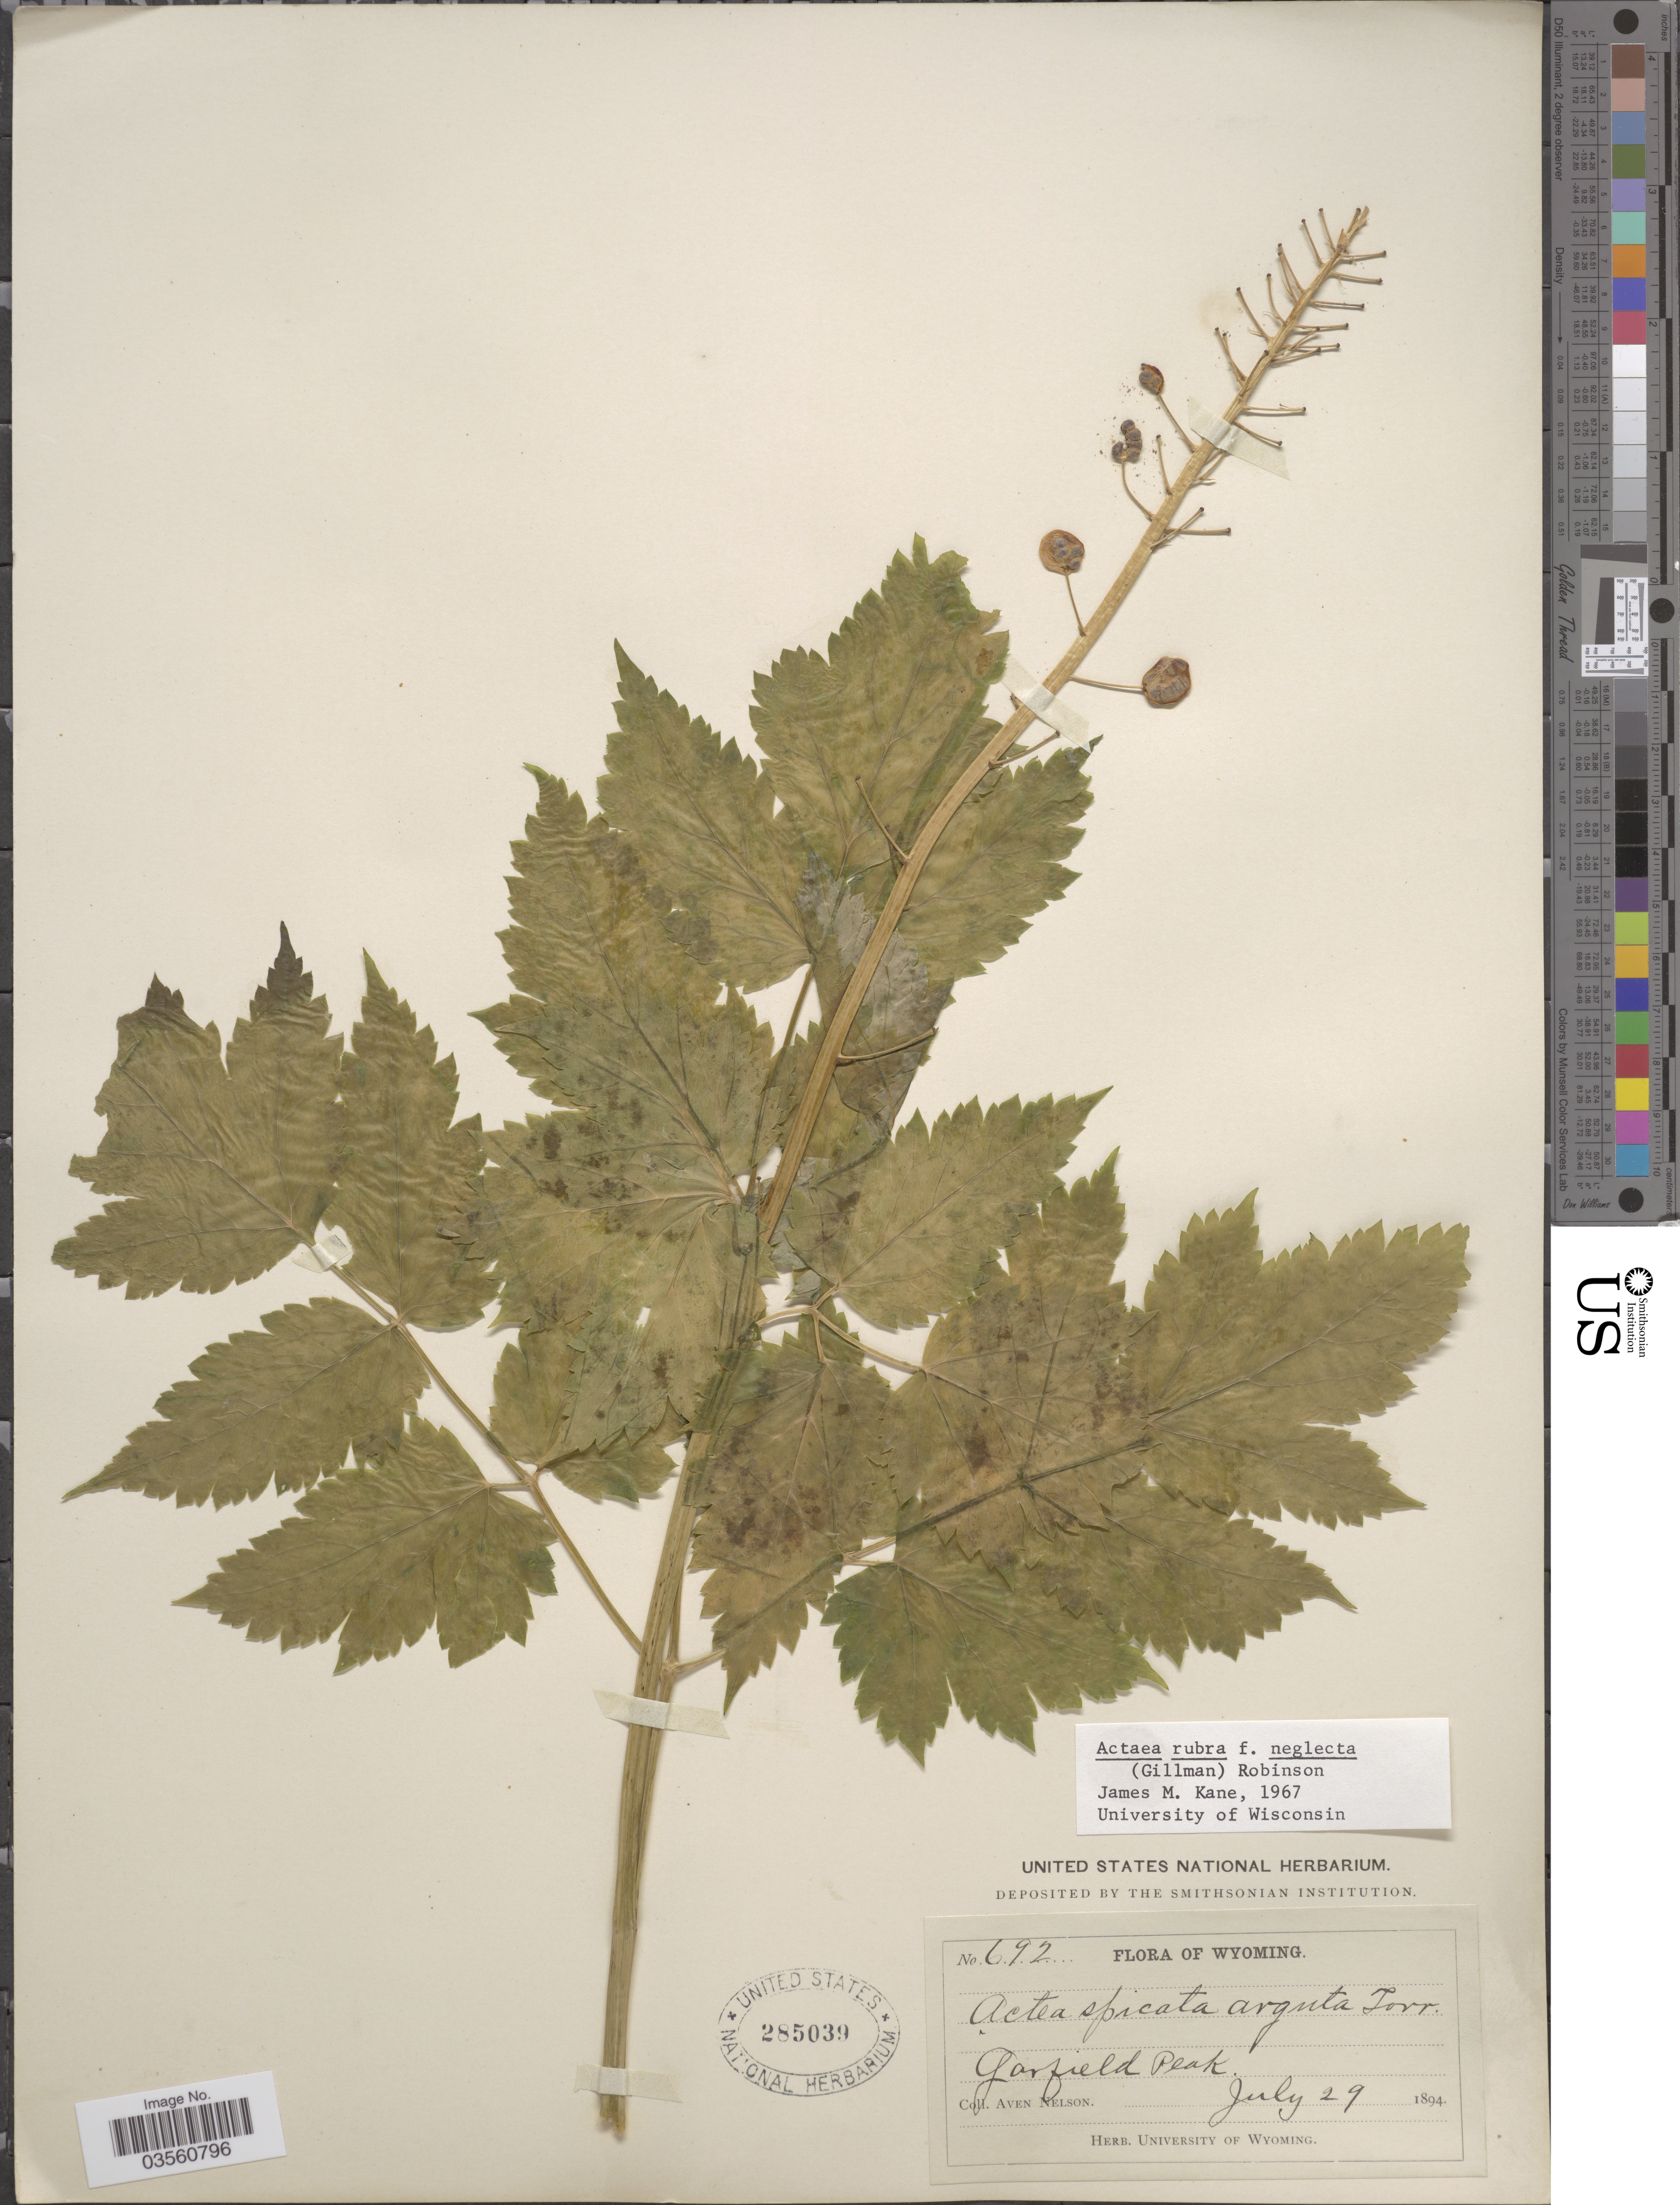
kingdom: Plantae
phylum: Tracheophyta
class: Magnoliopsida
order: Ranunculales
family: Ranunculaceae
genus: Actaea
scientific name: Actaea rubra f. neglecta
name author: (Gillman) B.L. Rob.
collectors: A. Nelson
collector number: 692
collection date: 1894-07-29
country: United States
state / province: Wyoming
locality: Garfield Peak.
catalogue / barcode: US 285039